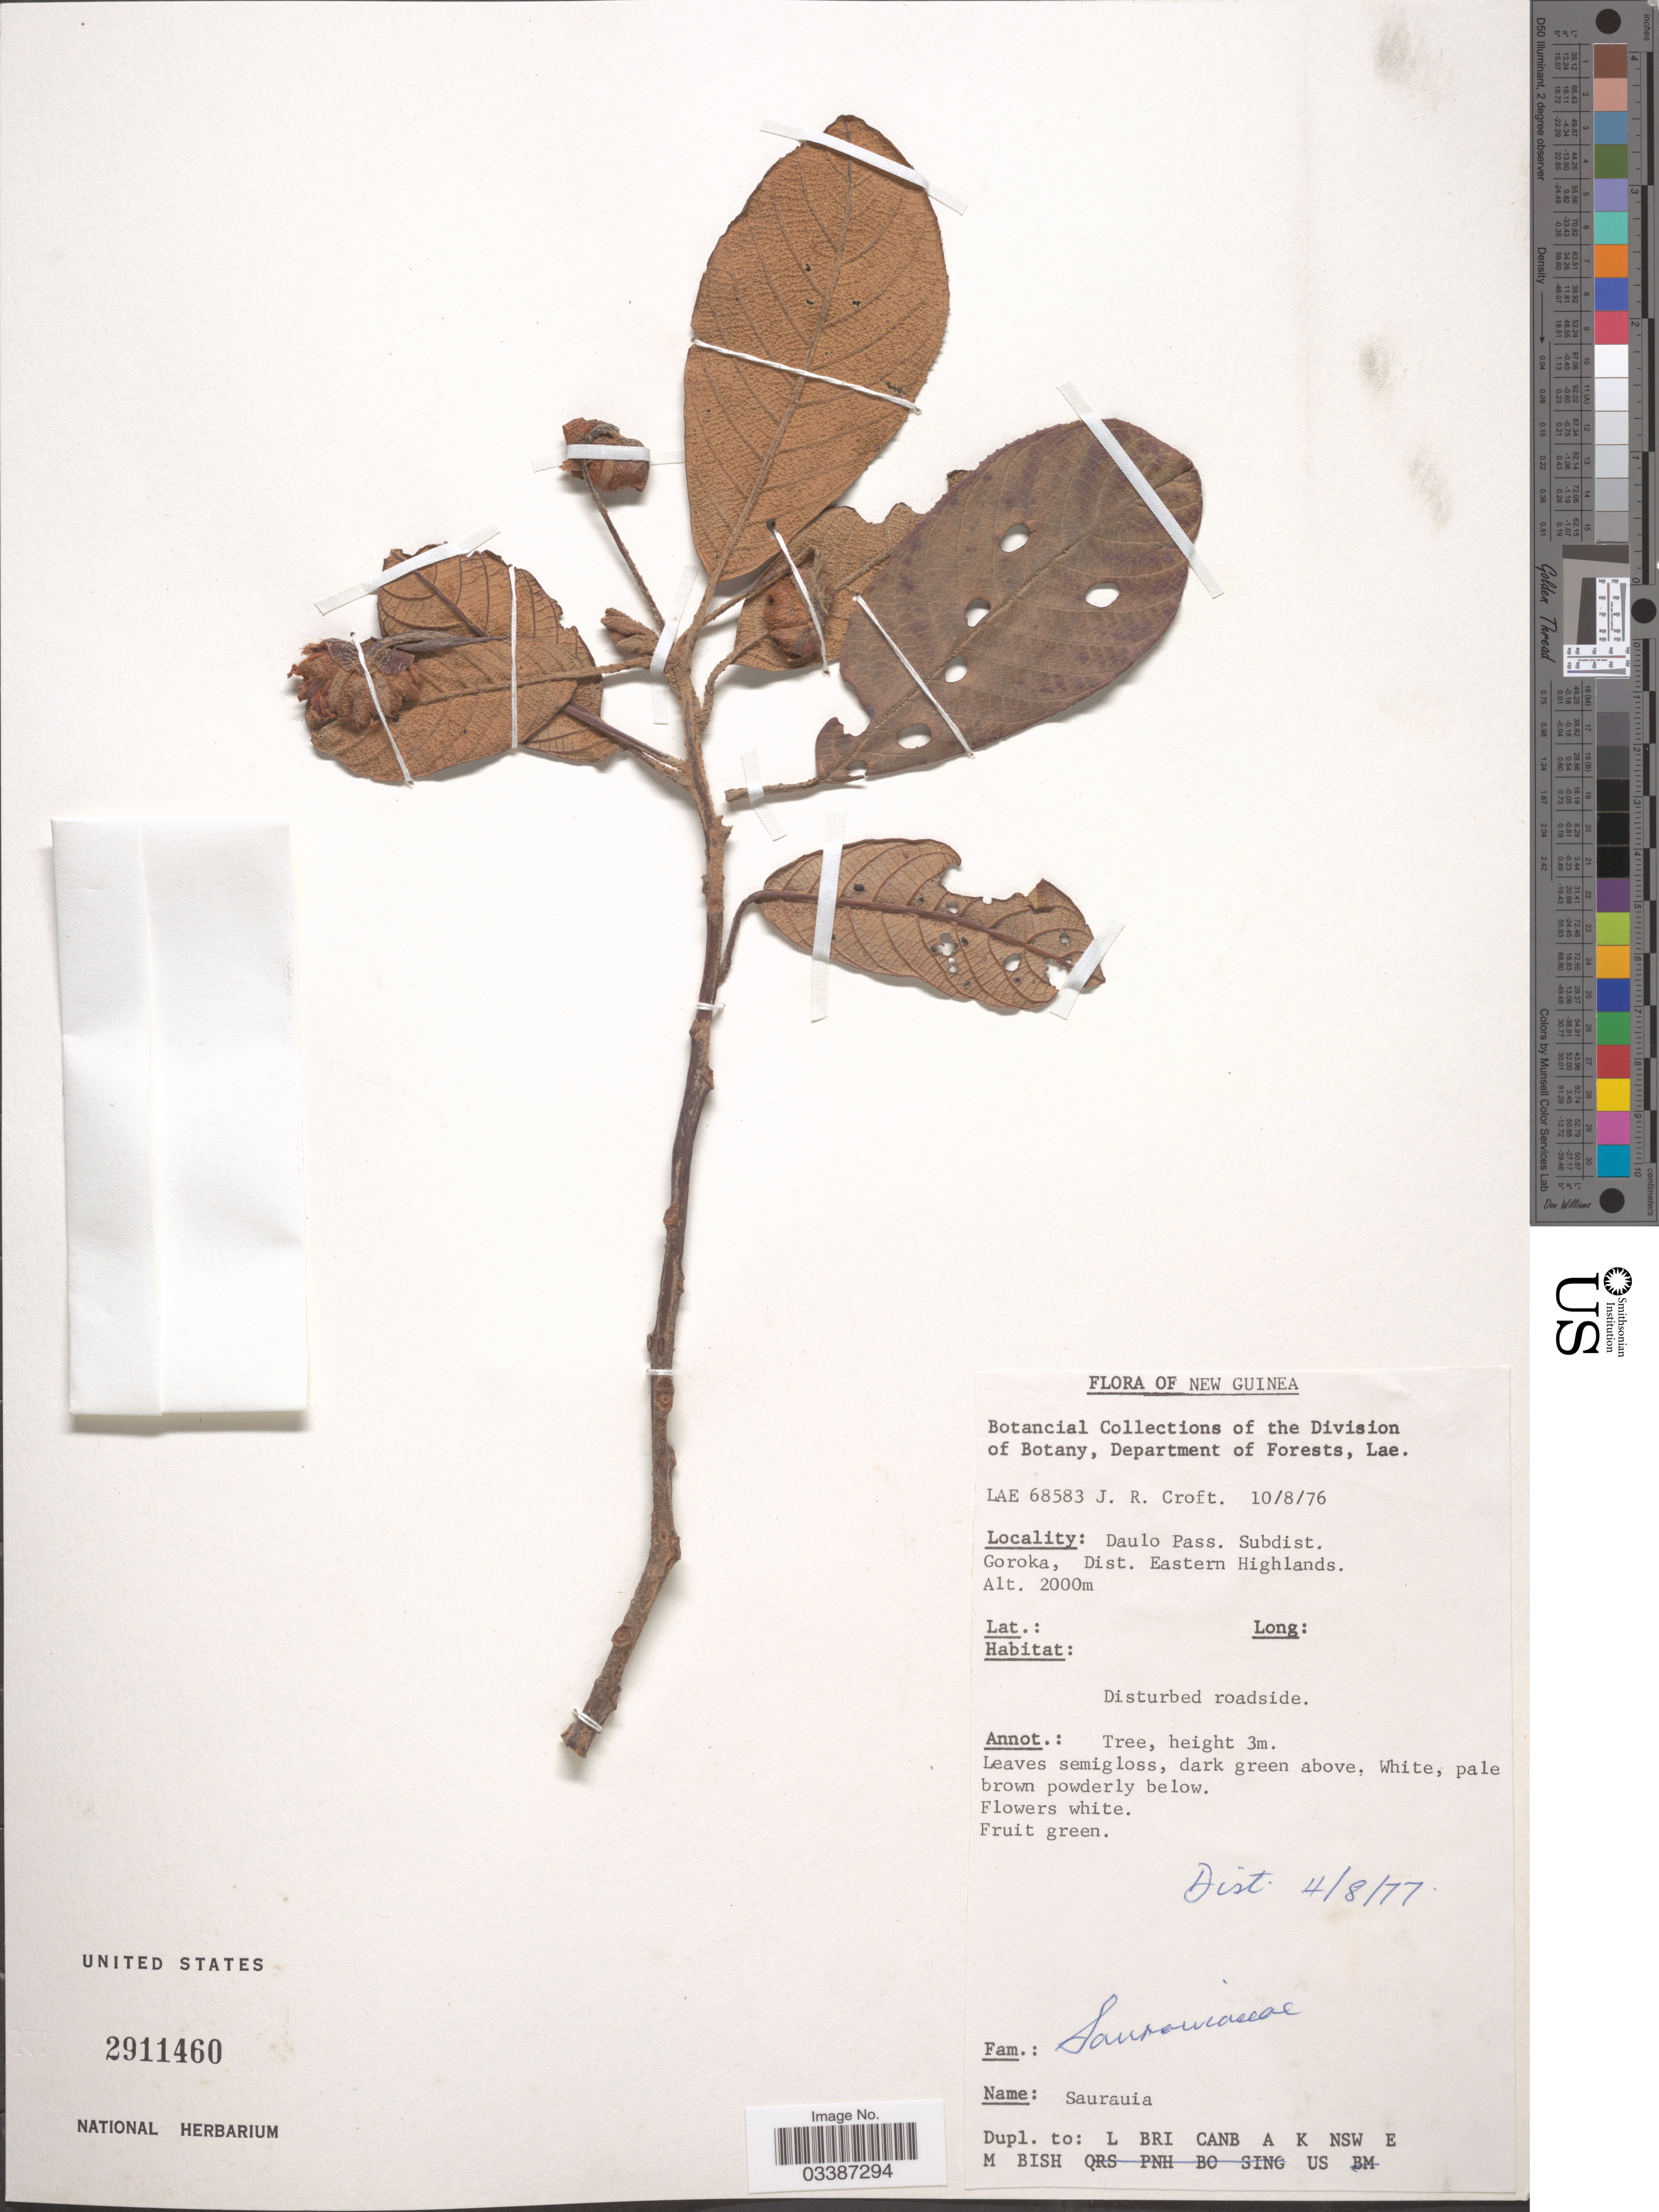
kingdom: Plantae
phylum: Tracheophyta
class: Magnoliopsida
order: Ericales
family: Actinidiaceae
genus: Saurauia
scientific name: Saurauia sp.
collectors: J. R. Croft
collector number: LAE 68583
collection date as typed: Transcribed d/m/y: 10/8/76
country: Papua New Guinea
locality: New Guinea. Daulo Pass. Subdist. Goroka, Dist. Eastern Highlands.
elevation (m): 2000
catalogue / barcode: US 2911460